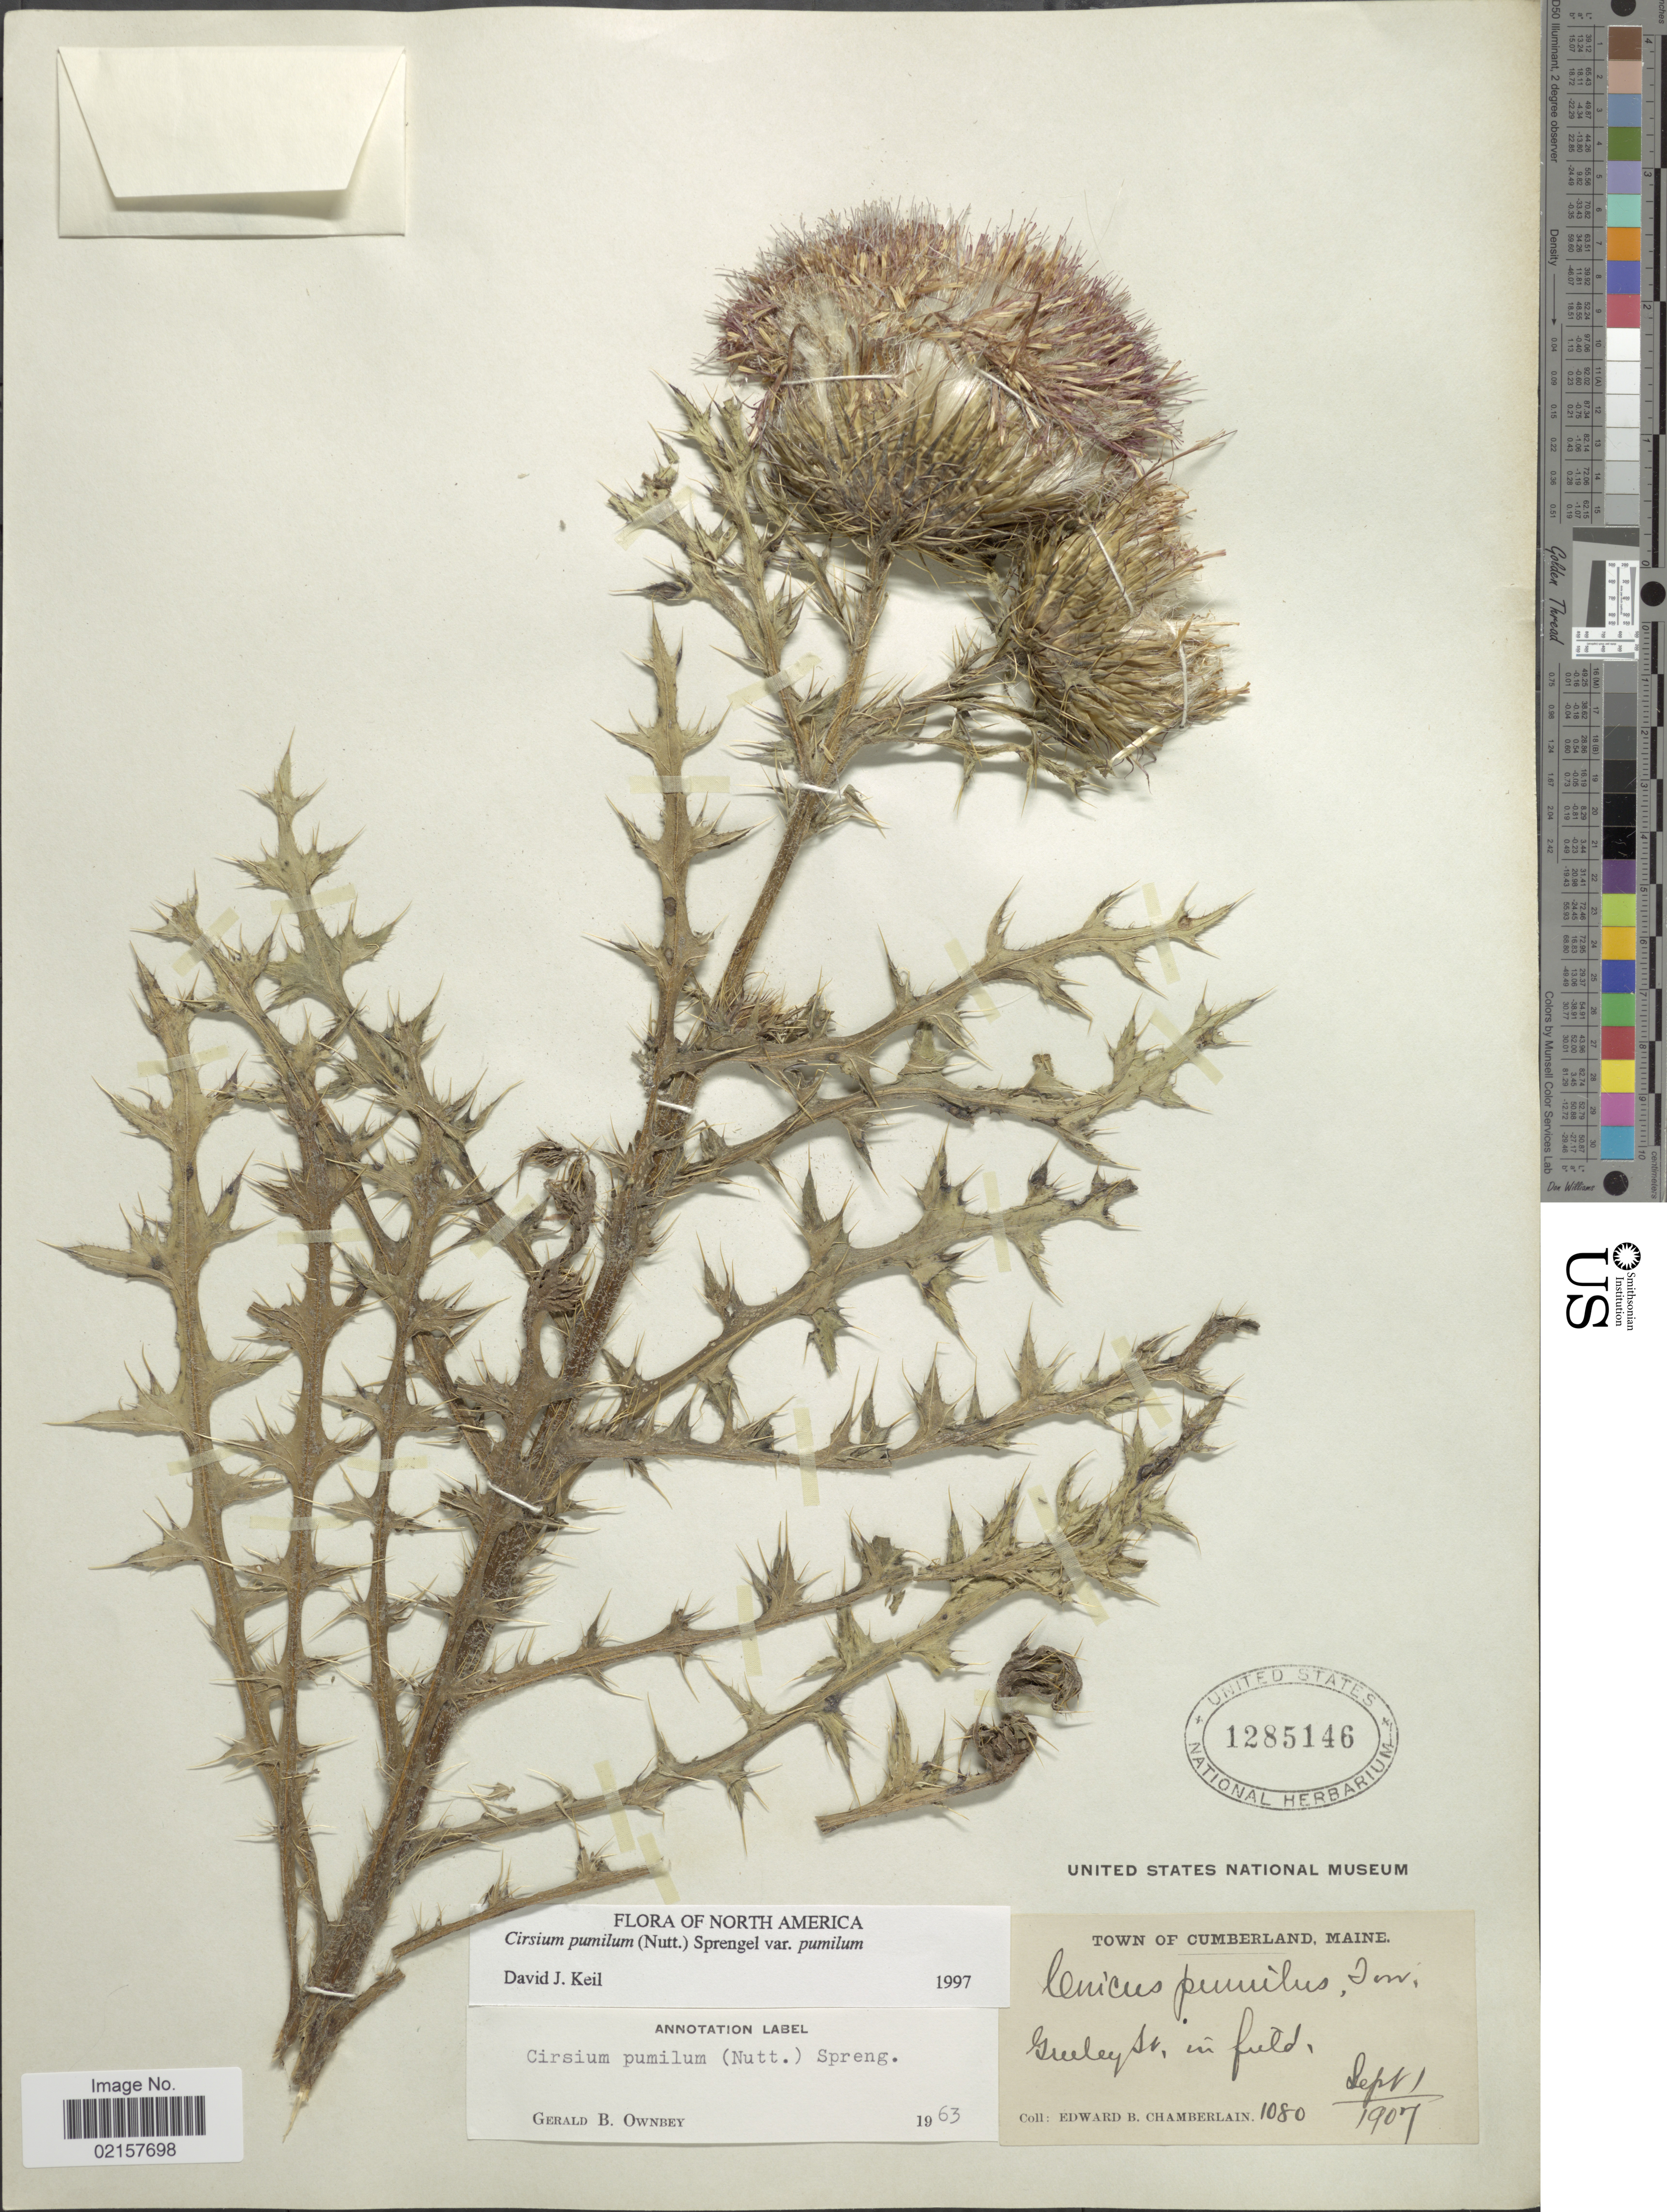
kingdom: Plantae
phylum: Tracheophyta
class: Magnoliopsida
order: Asterales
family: Asteraceae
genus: Cirsium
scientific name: Cirsium pumilum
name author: (Nutt.) Spreng.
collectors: E. Chamberlain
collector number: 1080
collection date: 1907-09-01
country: United States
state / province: Maine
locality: Town of Cumberland, Greeley St. in field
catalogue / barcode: US 1285146